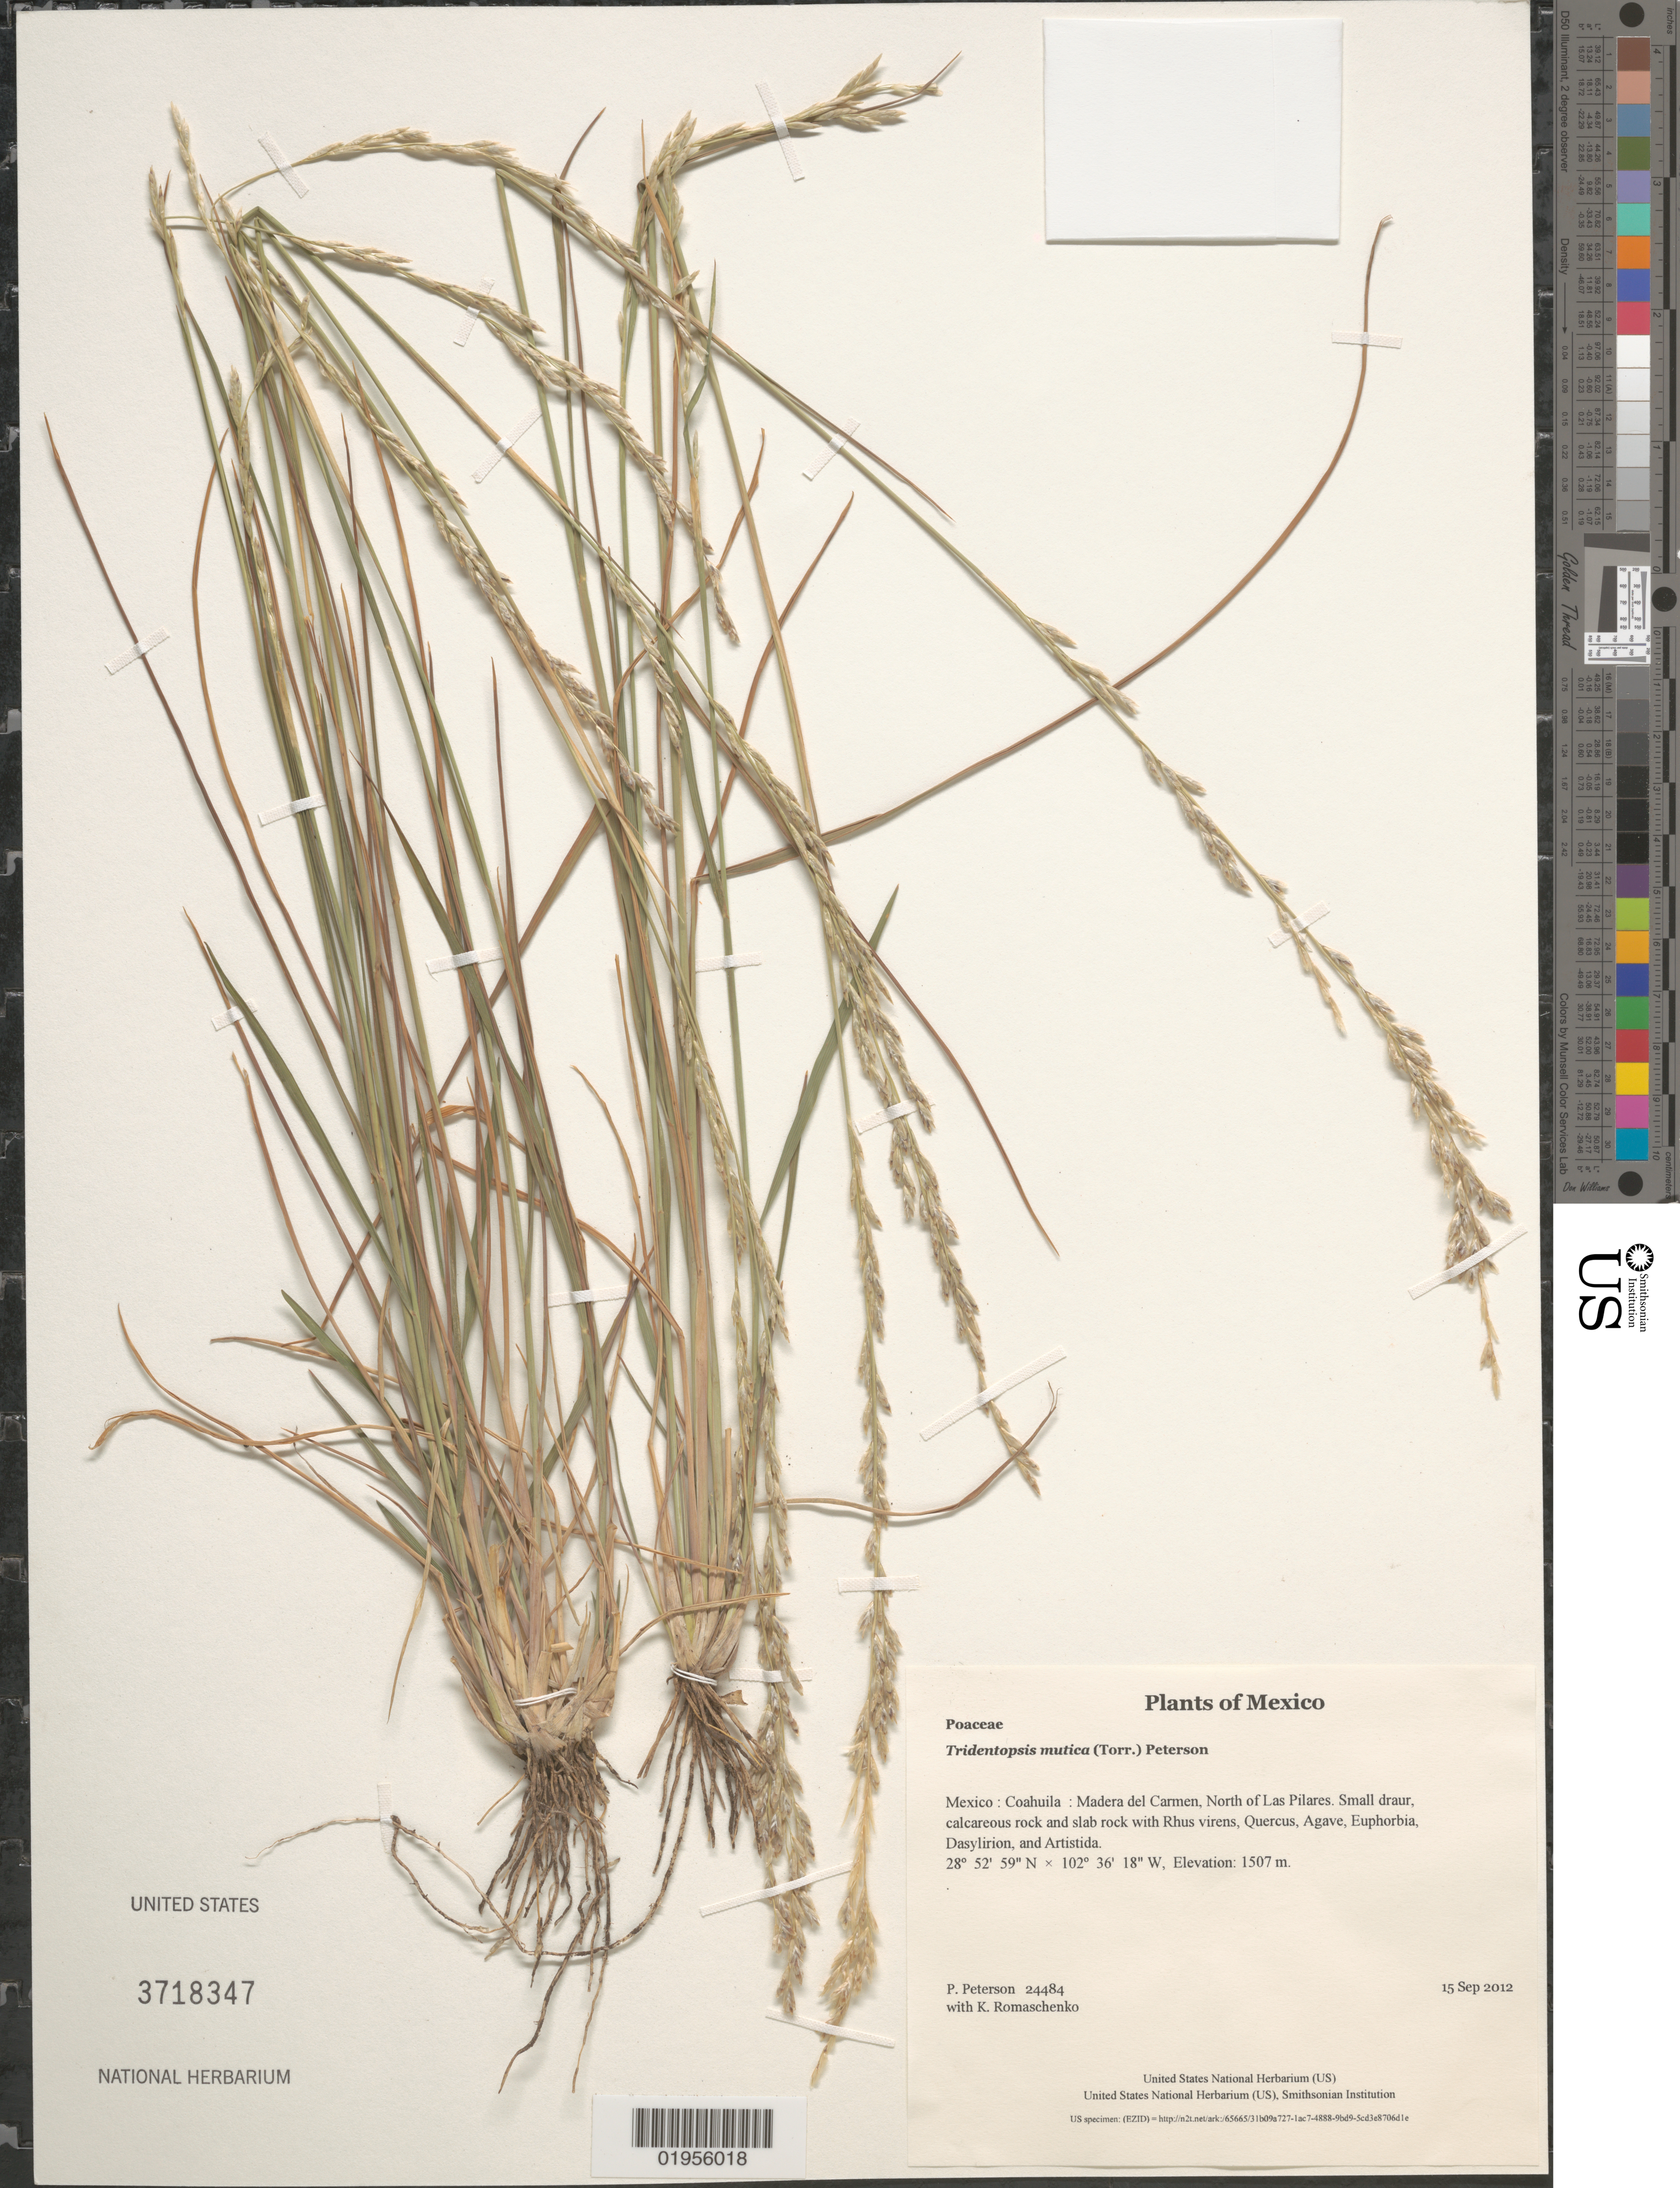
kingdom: Plantae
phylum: Tracheophyta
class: Liliopsida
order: Poales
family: Poaceae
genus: Tridentopsis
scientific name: Tridentopsis mutica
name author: (Torr.) P.M. Peterson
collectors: P. M. Peterson & K. Romaschenko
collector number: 24484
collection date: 2012-09-15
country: Mexico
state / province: Coahuila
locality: Madera del Carmen, North of Las Pilares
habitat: Small draur, calcareous rock and slab rock with Rhus virens, Quercus, Agave, Euphorbia, Dasylirion, and Artistida.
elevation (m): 1507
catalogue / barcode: US 3718347